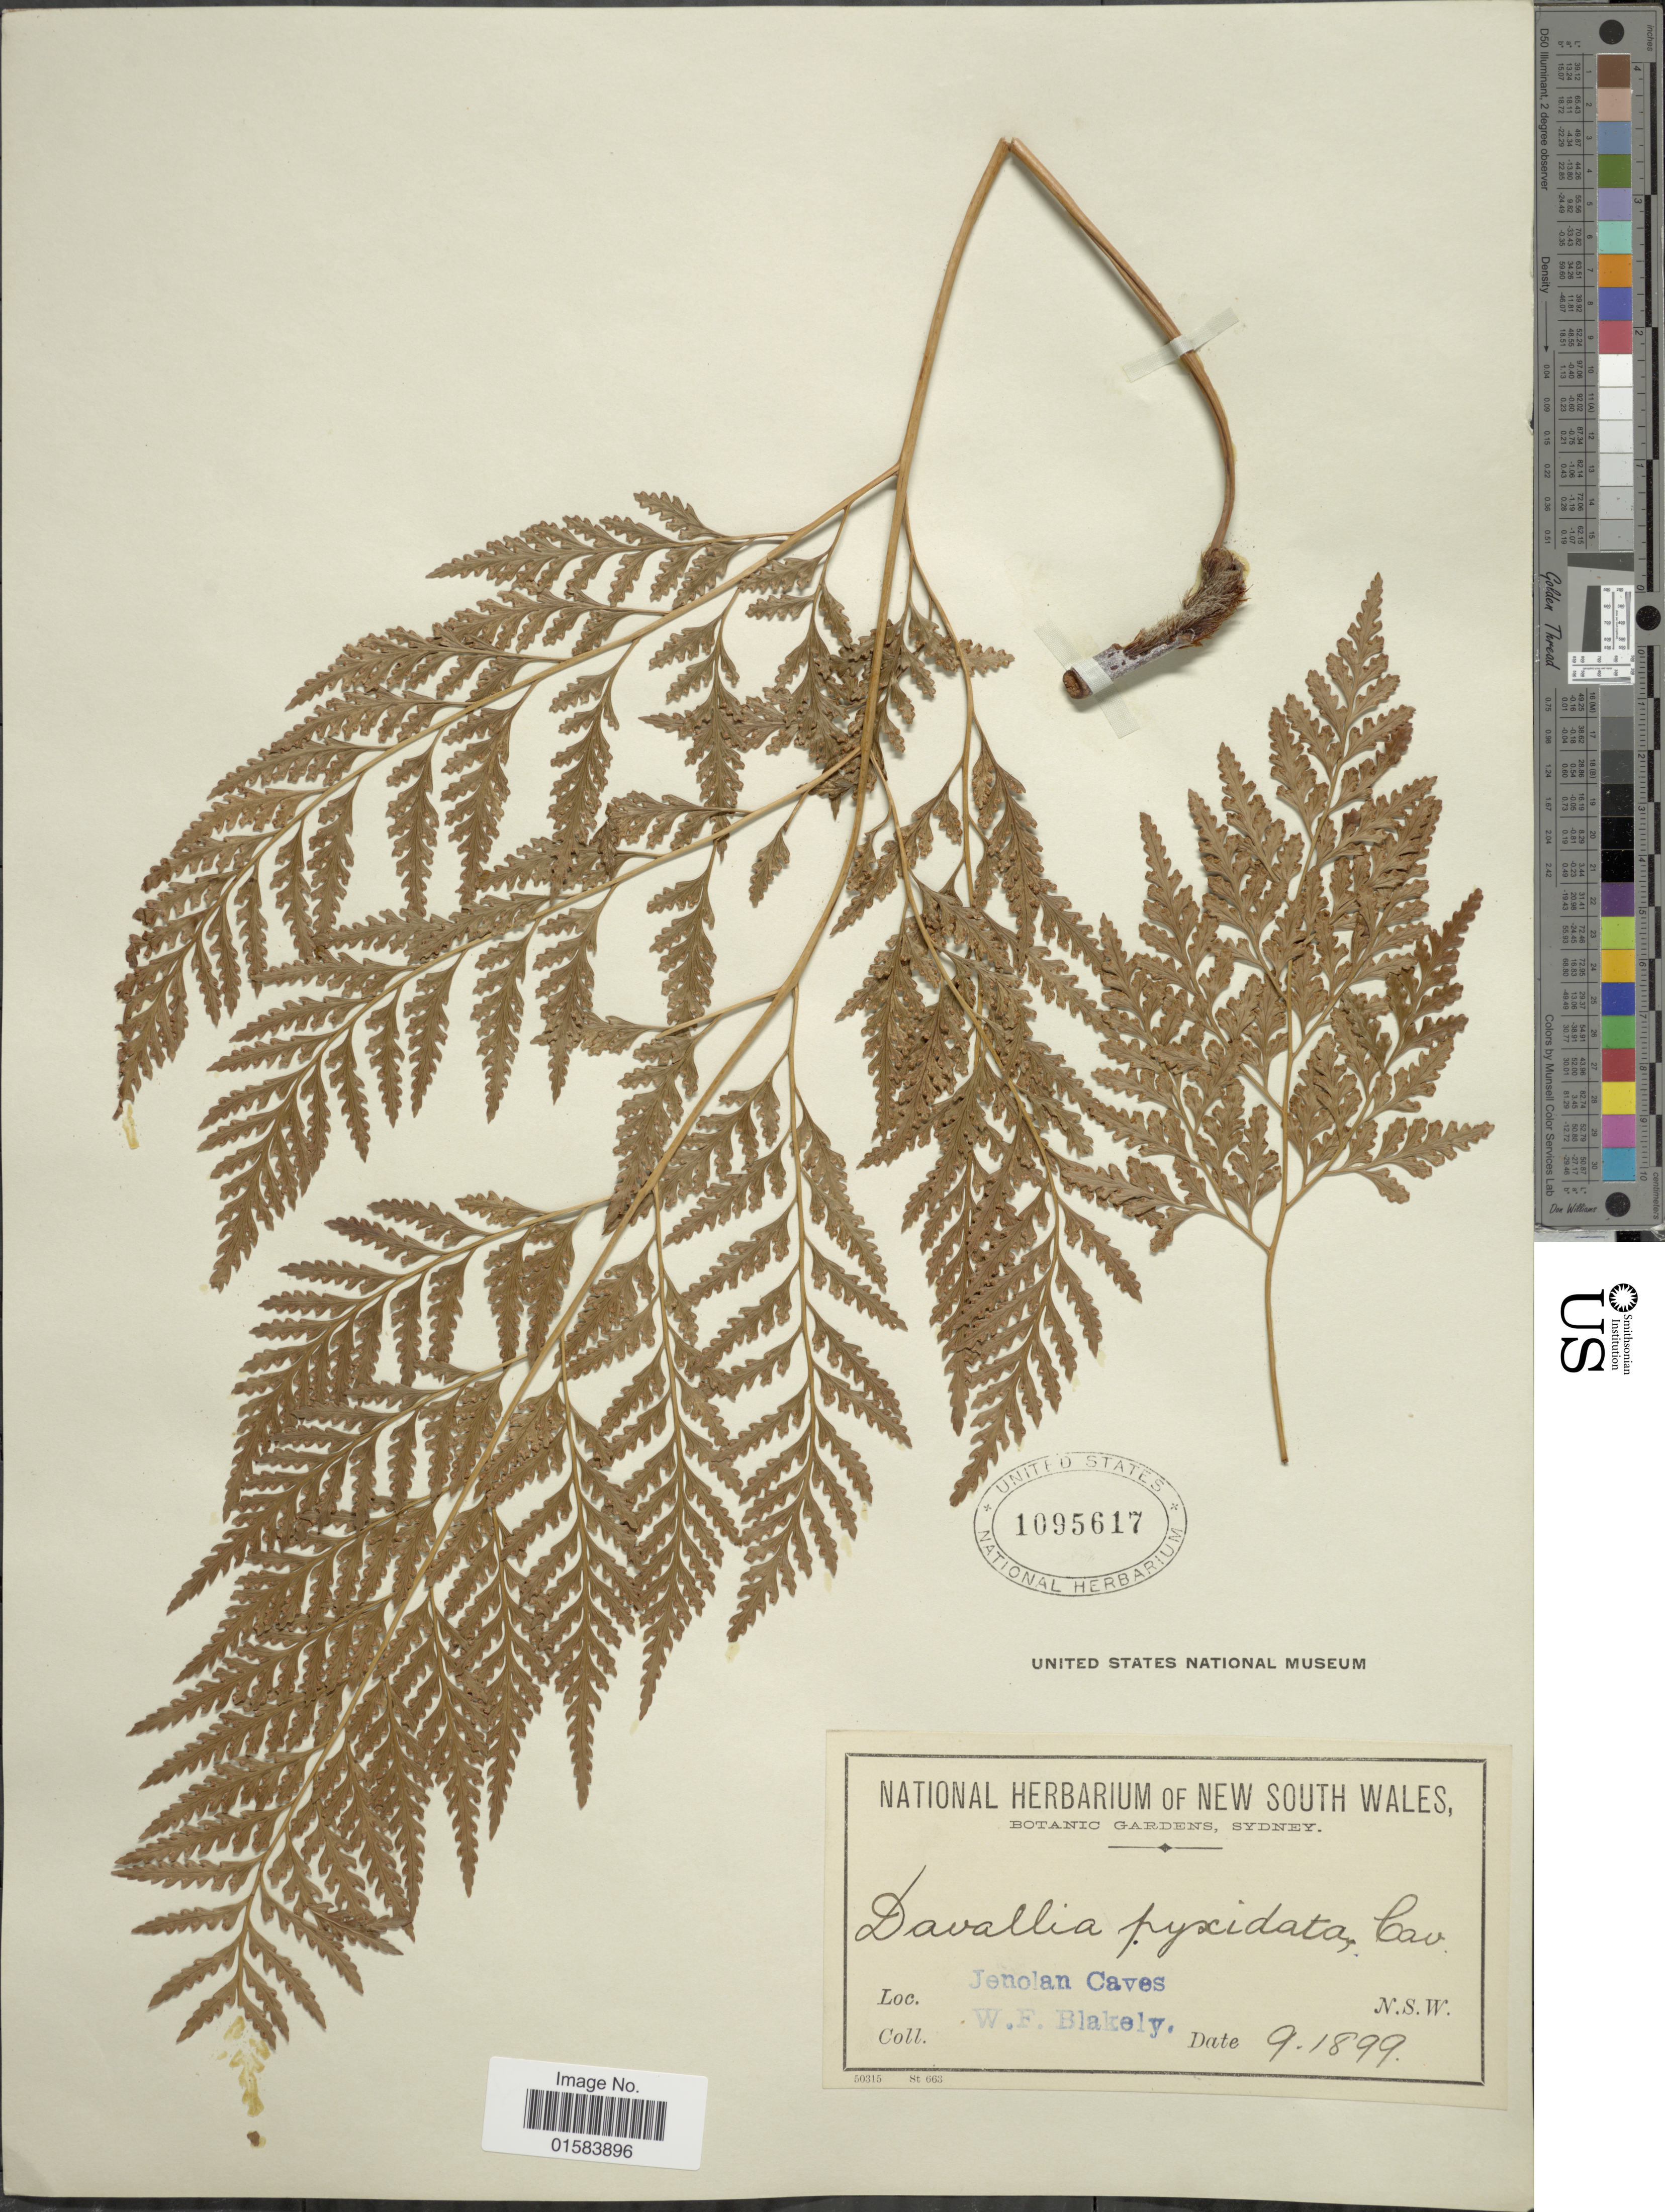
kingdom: Plantae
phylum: Tracheophyta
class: Polypodiopsida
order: Polypodiales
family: Davalliaceae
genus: Davallia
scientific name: Davallia solida var. pyxidata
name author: (Cav.) Noot.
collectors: W. Blakeley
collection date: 1899-09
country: Australia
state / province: New South Wales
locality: Jenolan Caves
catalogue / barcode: US 1095617